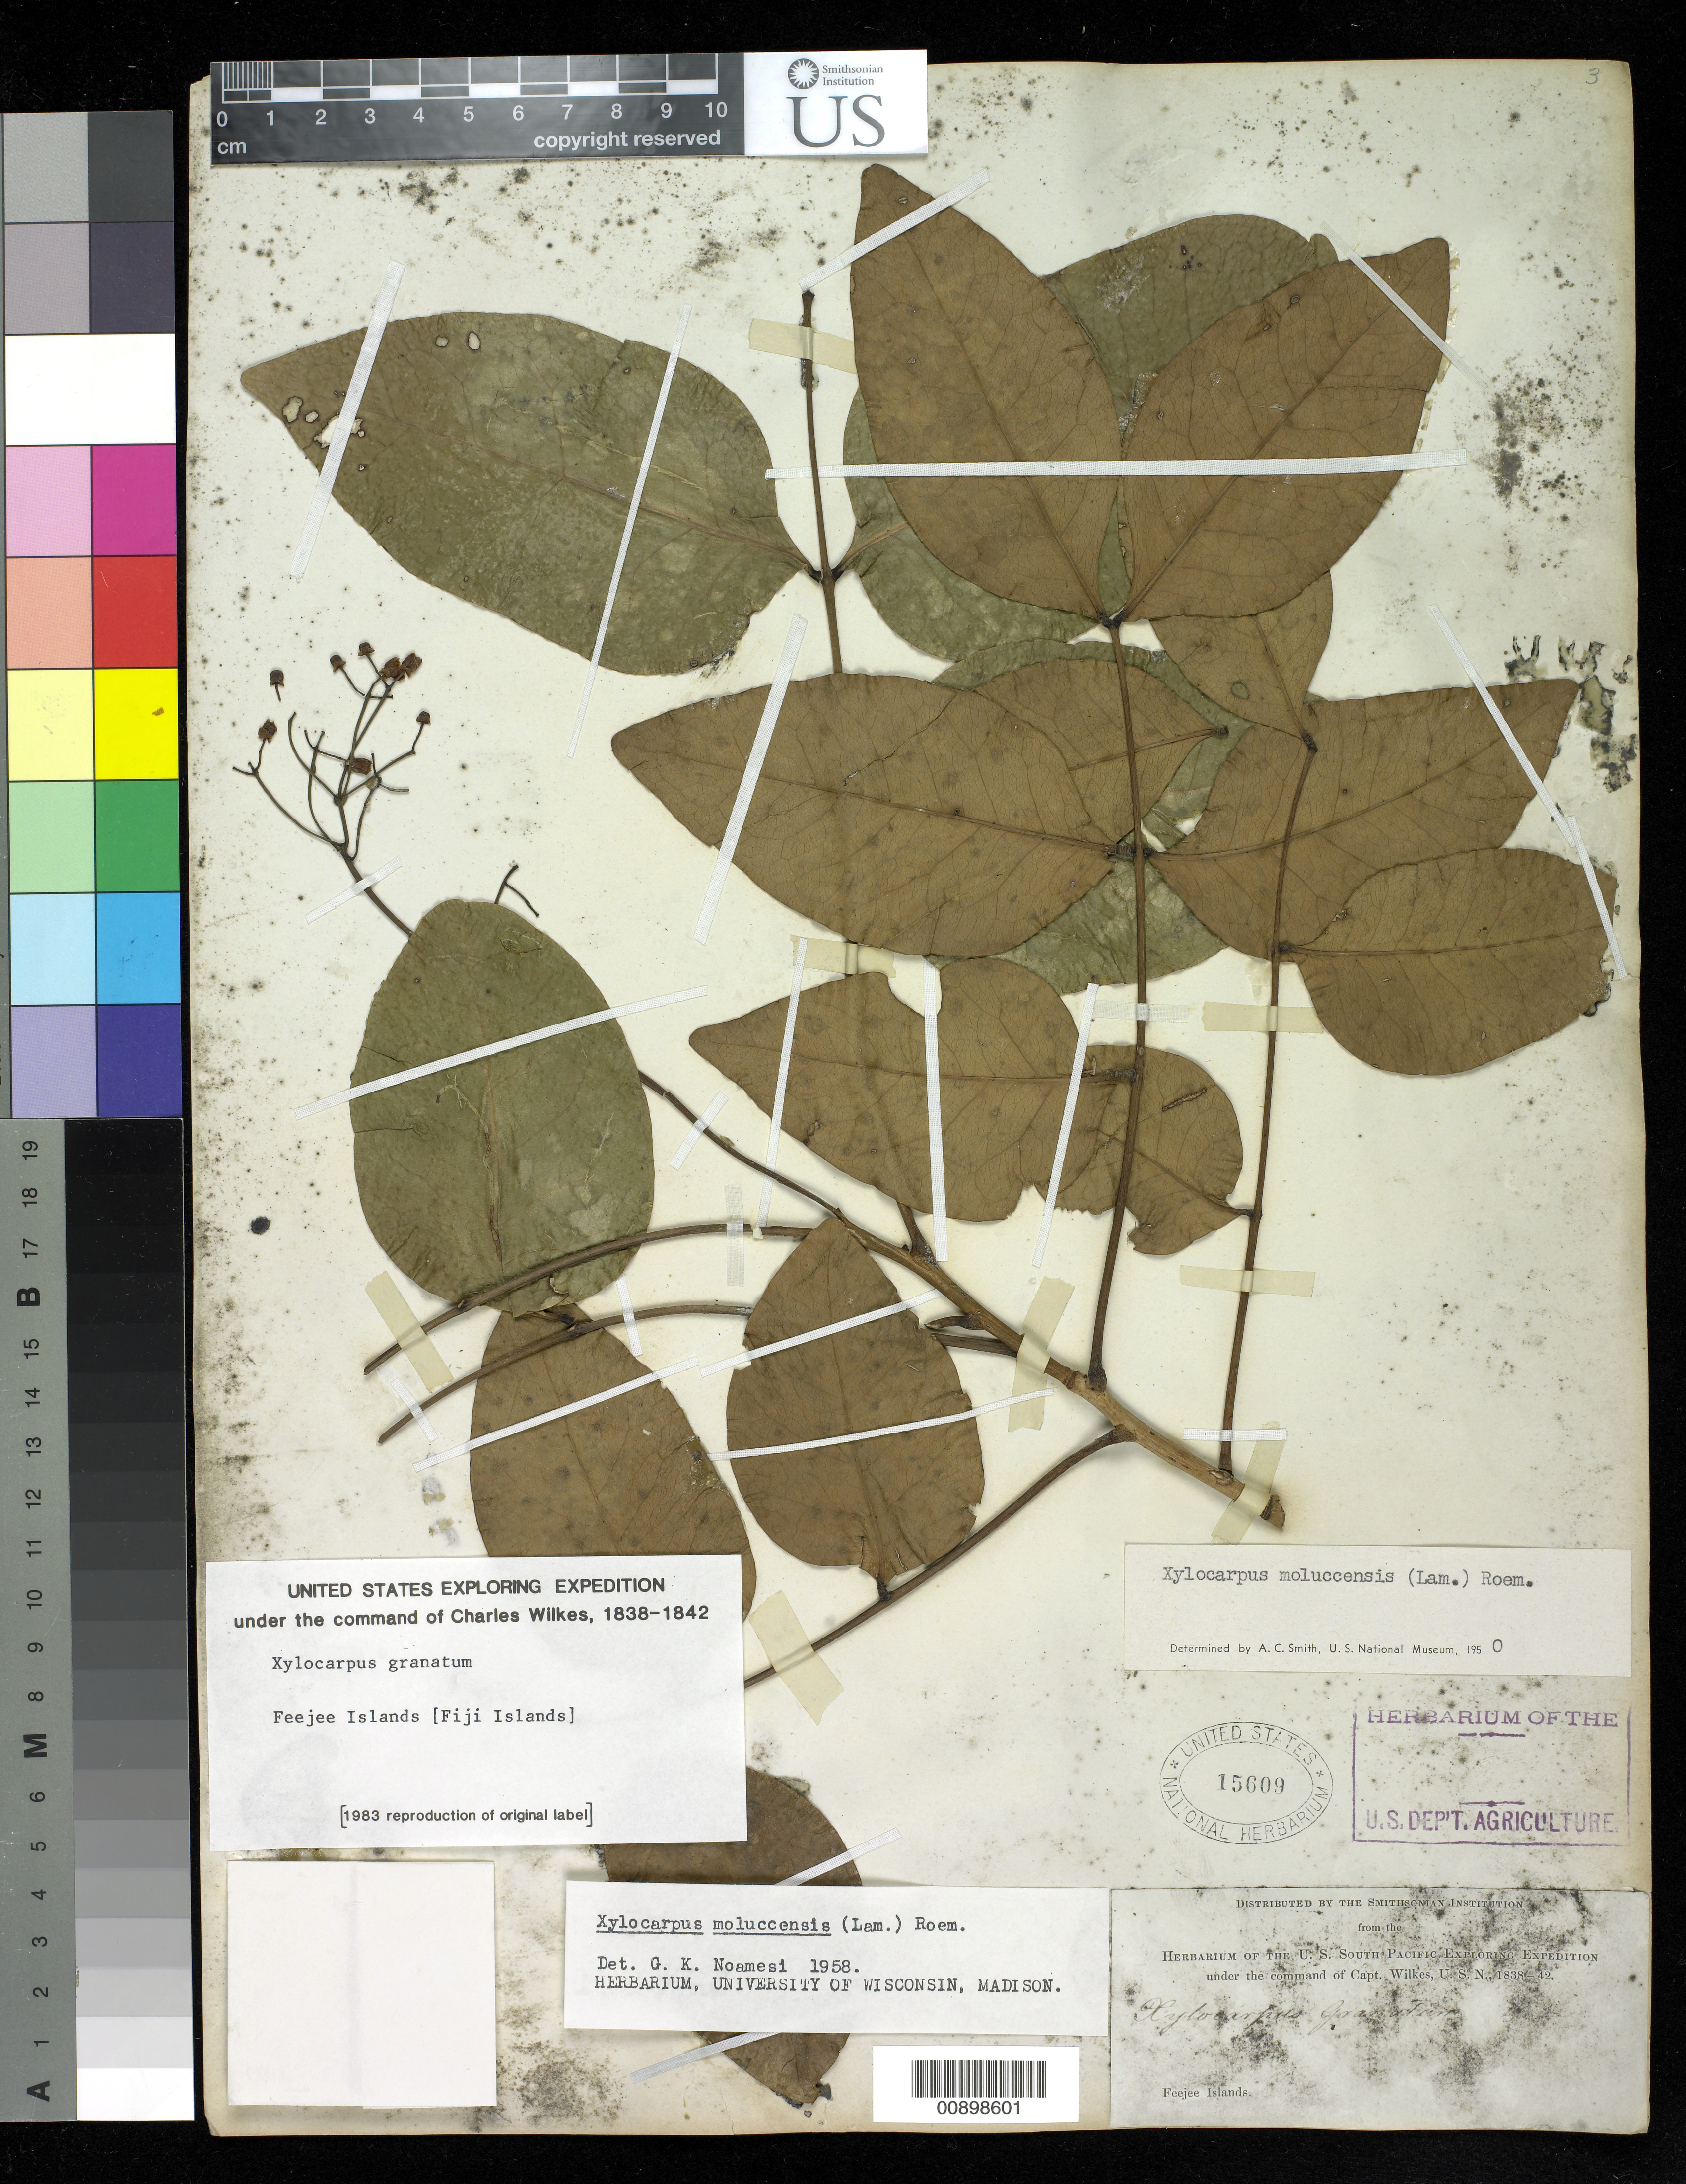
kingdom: Plantae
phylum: Tracheophyta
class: Magnoliopsida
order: Sapindales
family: Meliaceae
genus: Xylocarpus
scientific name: Xylocarpus moluccensis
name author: (Lam.) M. Roem.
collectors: Wilkes Explor. Exped.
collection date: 1838/1842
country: Fiji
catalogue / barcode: US 15609